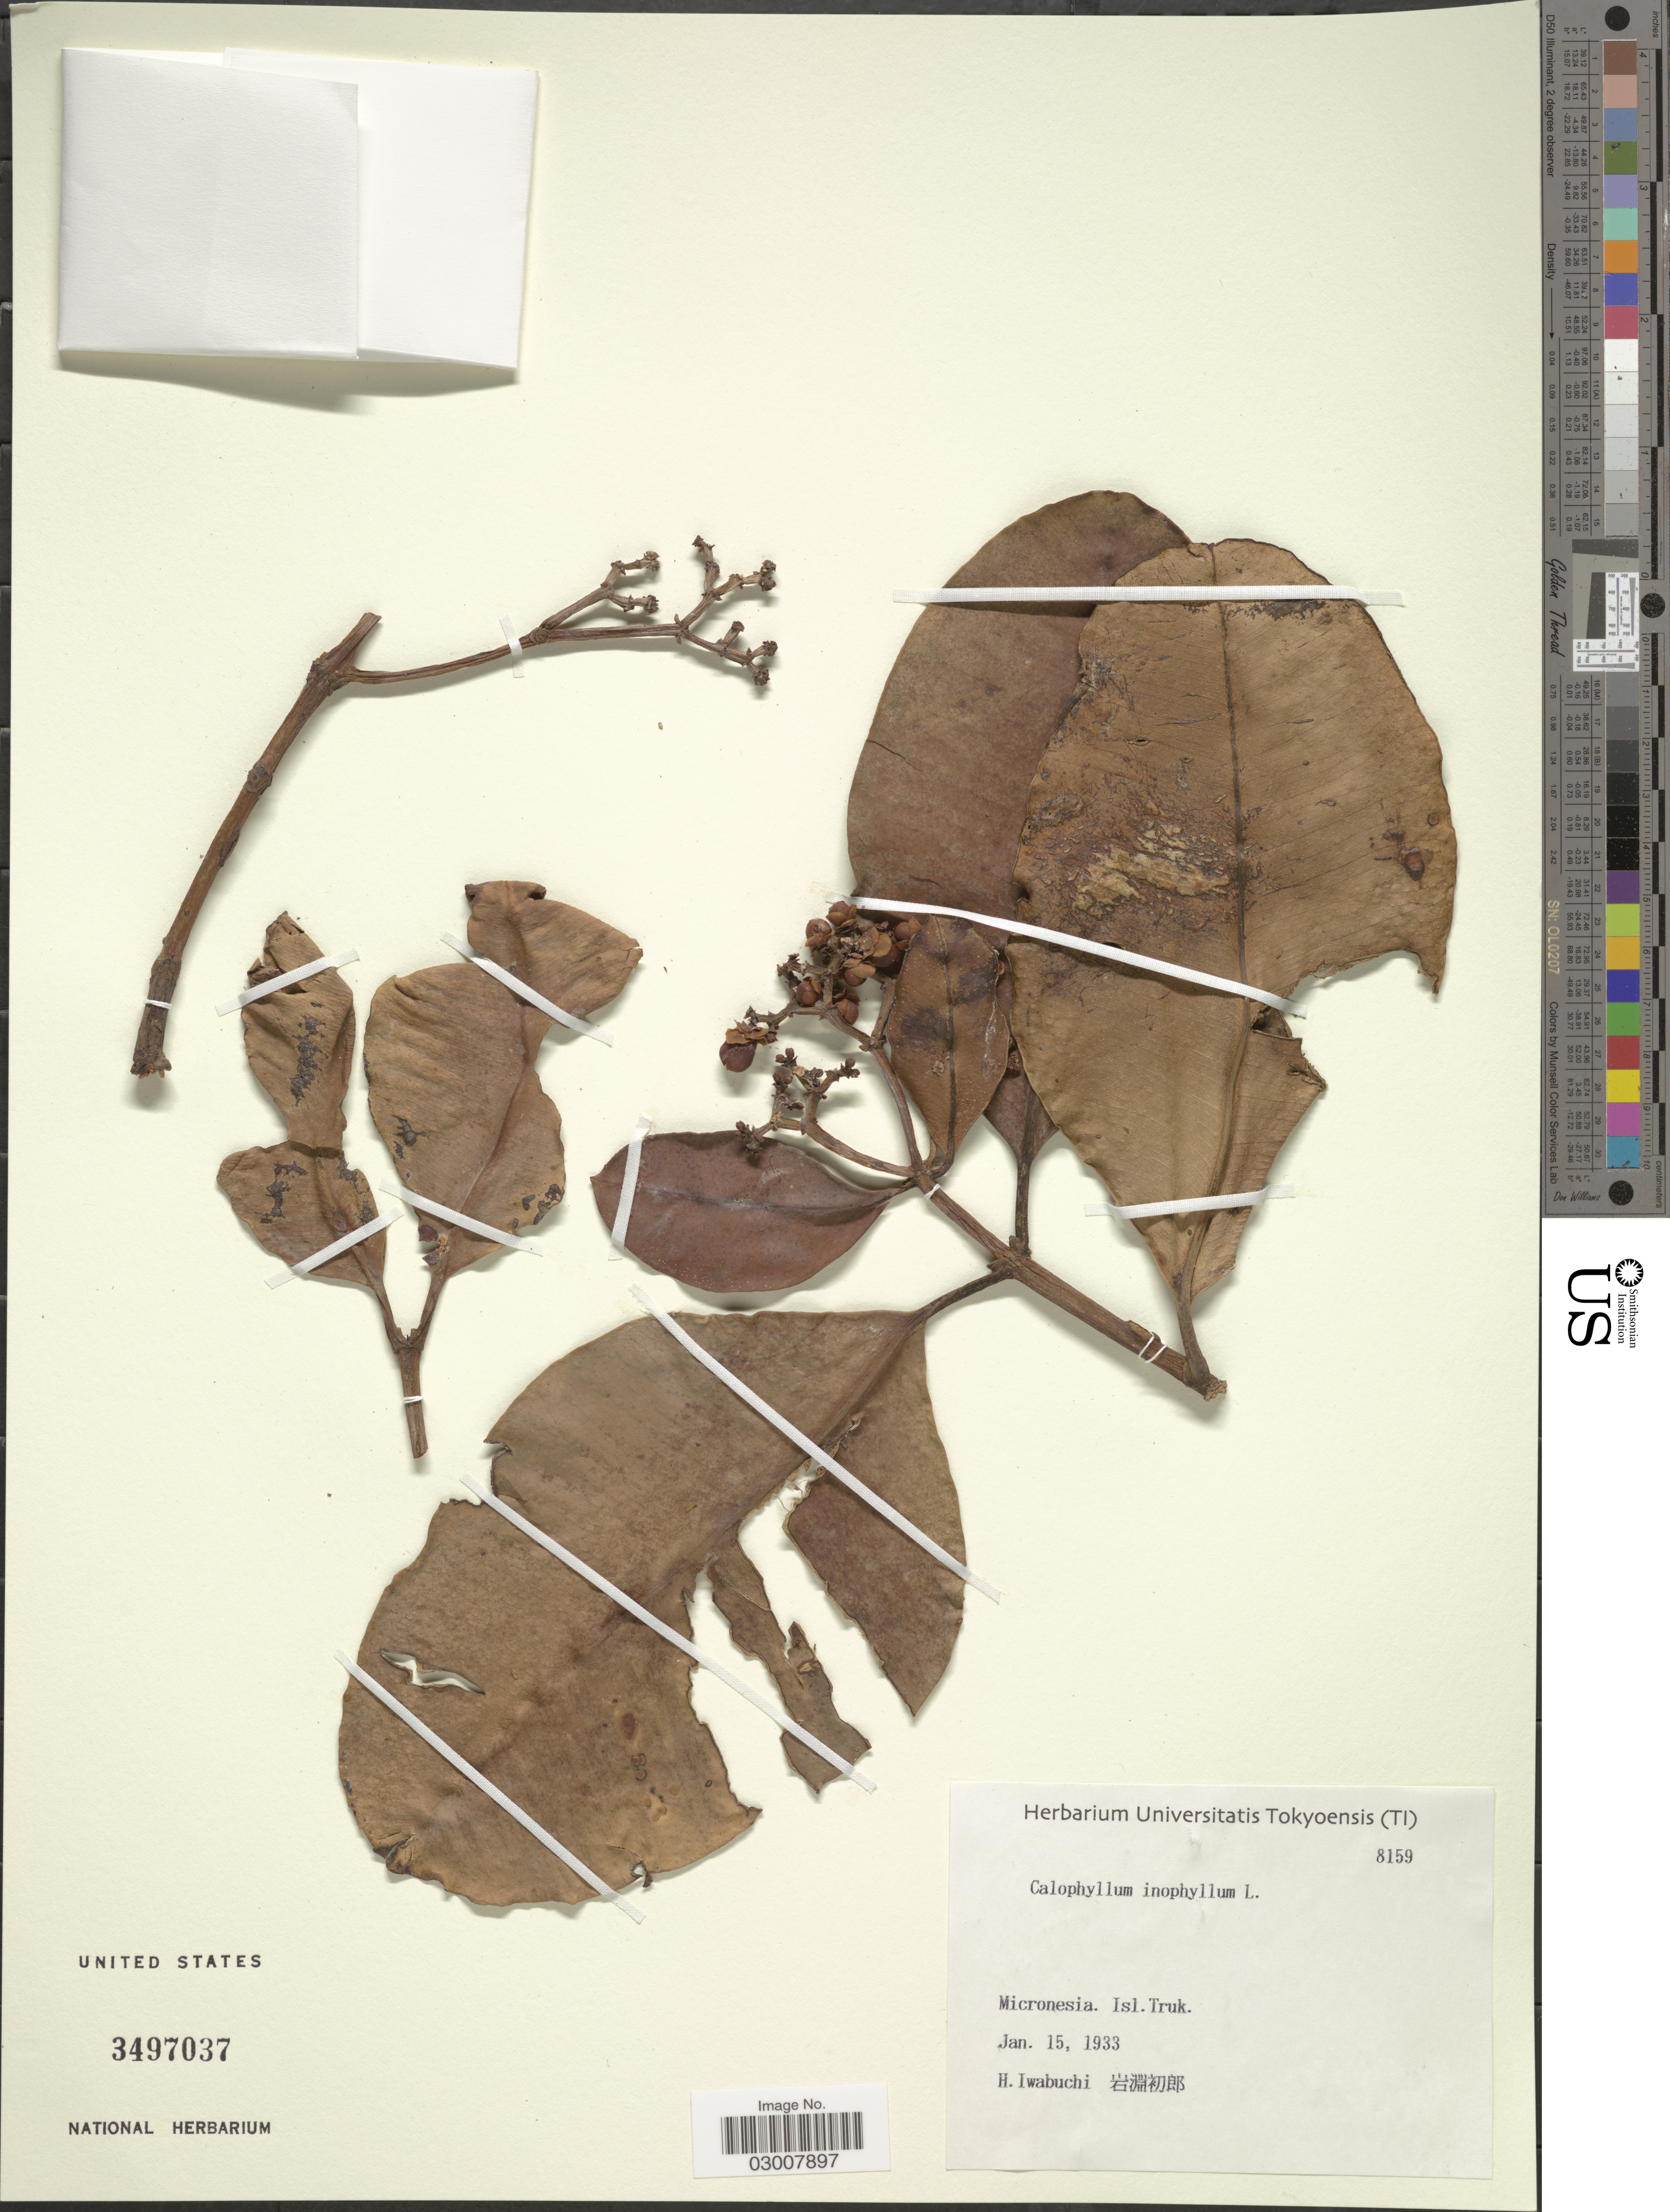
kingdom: Plantae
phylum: Tracheophyta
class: Magnoliopsida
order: Malpighiales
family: Calophyllaceae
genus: Calophyllum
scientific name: Calophyllum inophyllum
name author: L.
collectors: H. Iwabuchi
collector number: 8159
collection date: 1933-01-15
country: Micronesia, Federated States of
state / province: Truk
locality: Micronesia. Isl. Truk.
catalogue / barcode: US 3497037